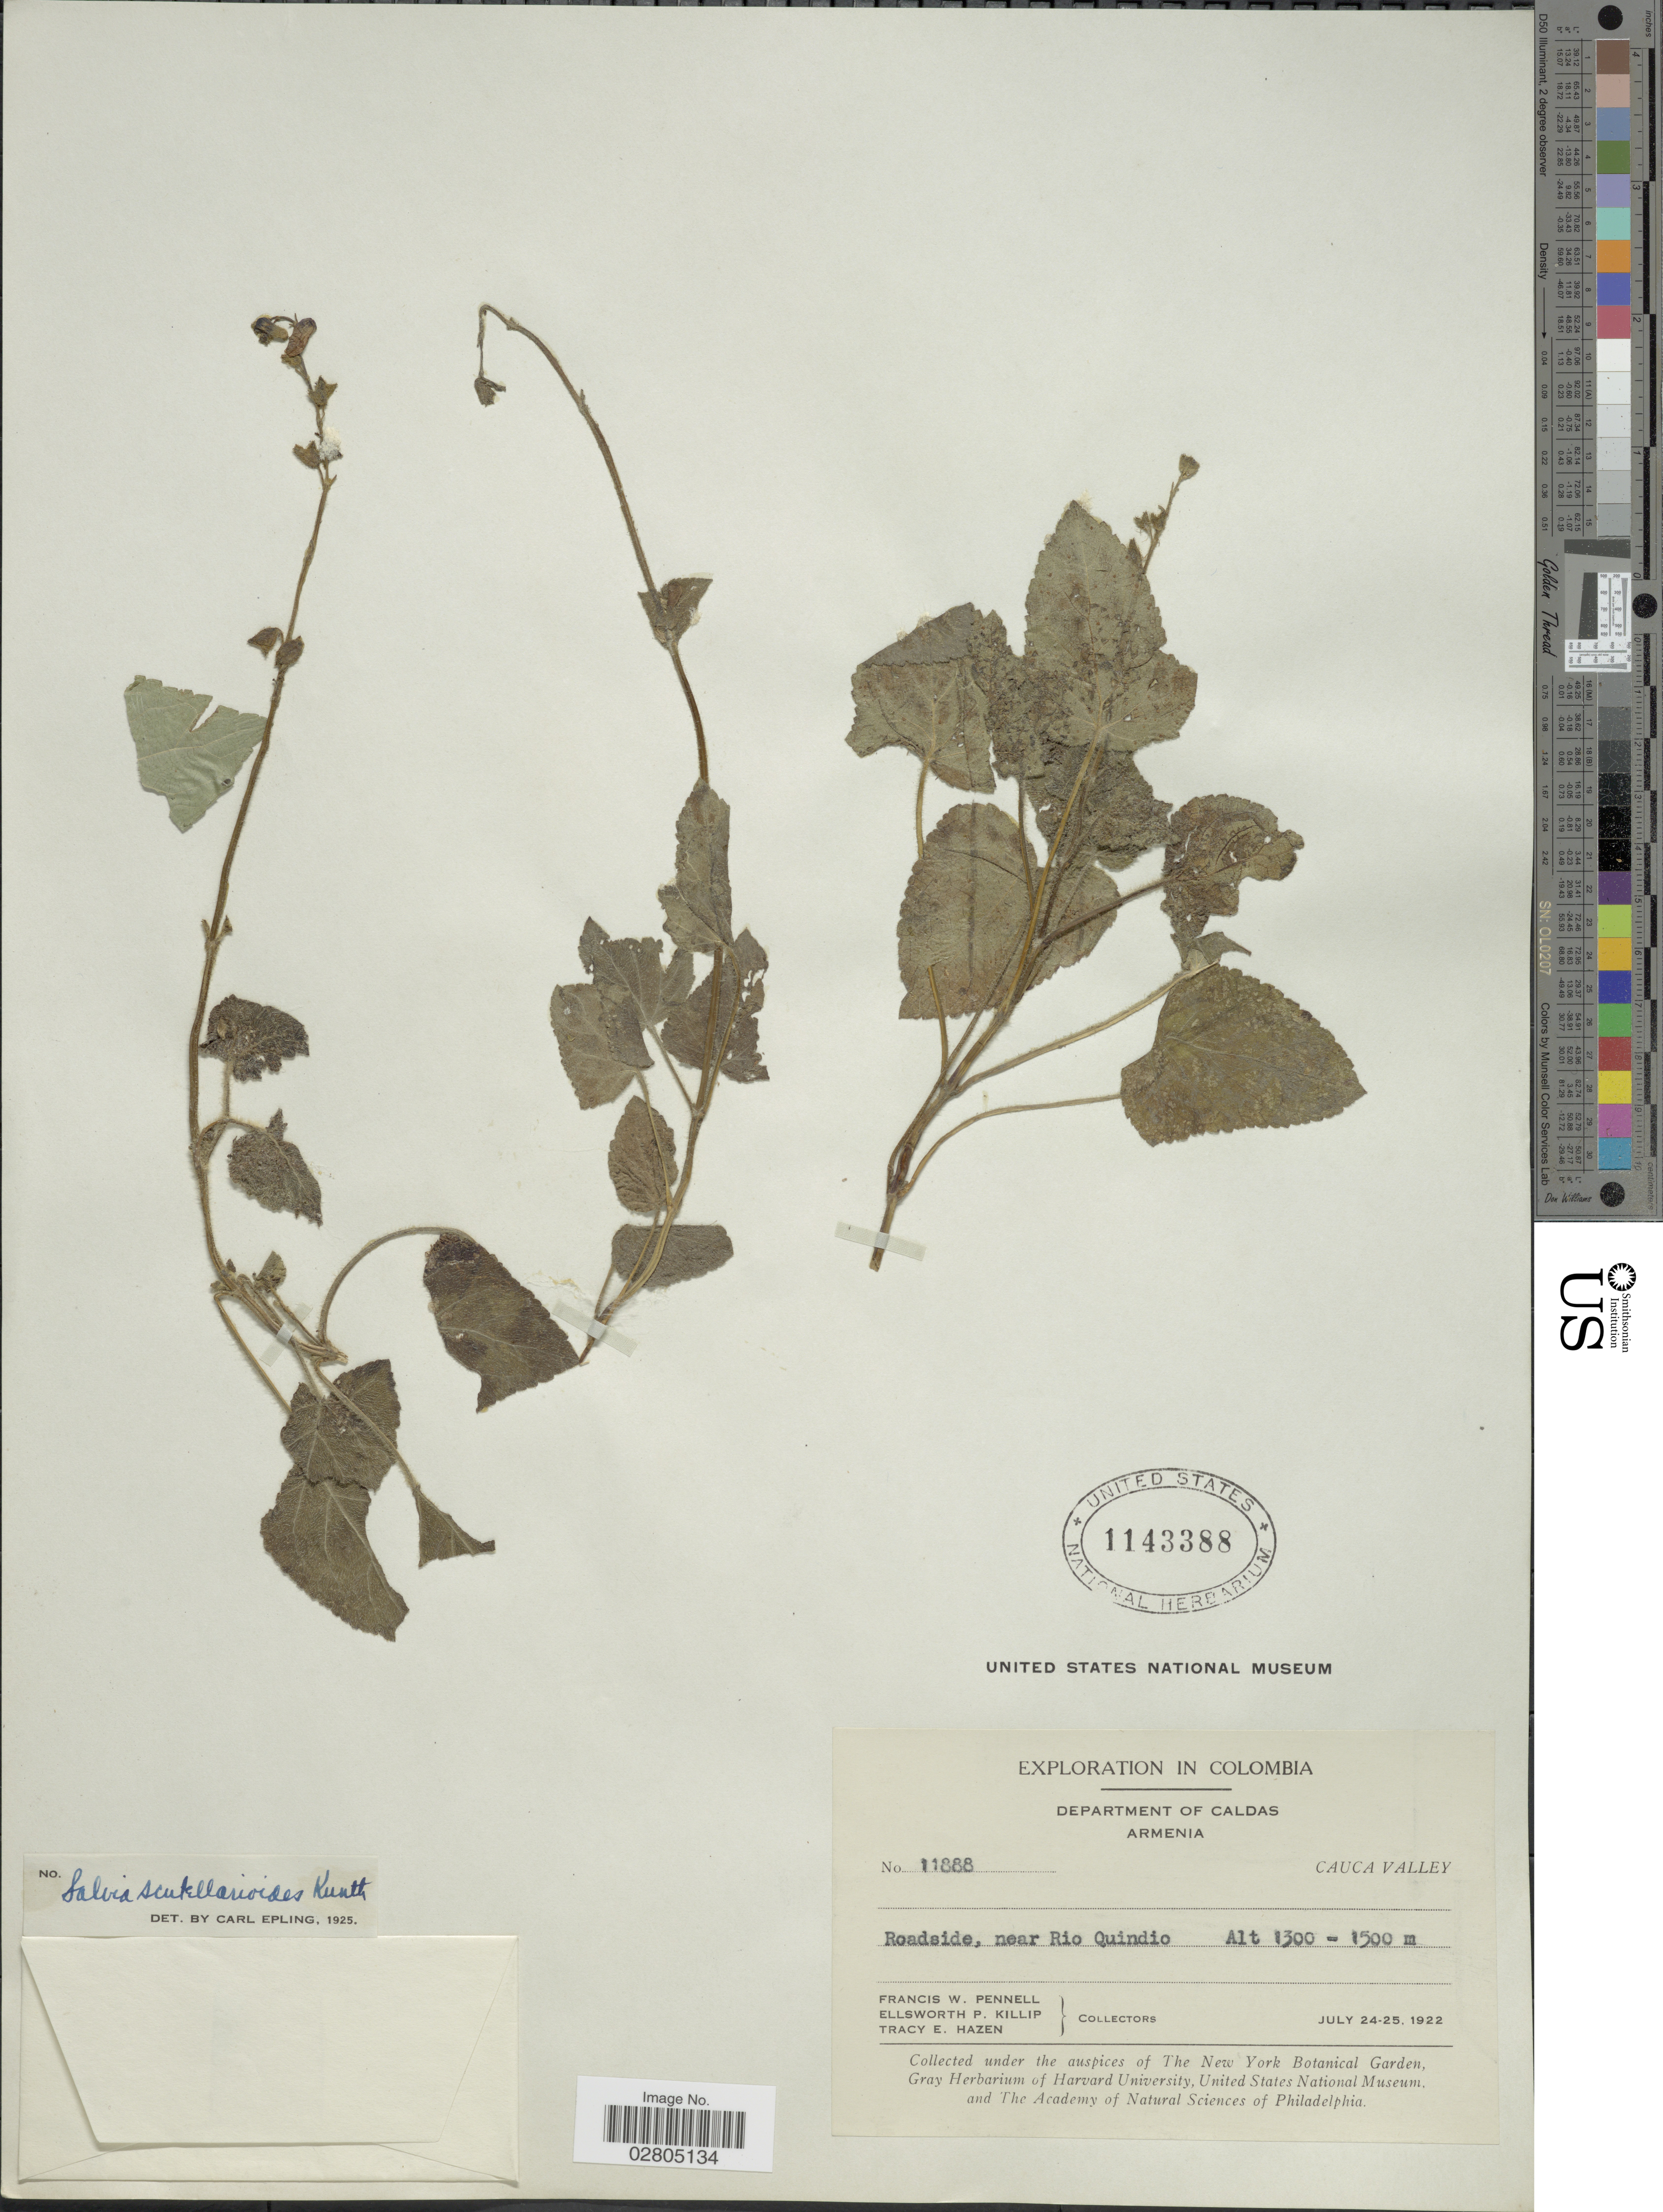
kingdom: Plantae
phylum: Tracheophyta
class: Magnoliopsida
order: Lamiales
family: Lamiaceae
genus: Salvia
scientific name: Salvia scutellarioides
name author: Kunth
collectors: F. W. Pennell, E. P. Killip & T. E. Hazen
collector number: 11888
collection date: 1922-07-24/1922-07-25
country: Colombia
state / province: Caldas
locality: Department of Caldas, Armenia, Cauca Valley, Roadside, near Rio Quindio.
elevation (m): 1300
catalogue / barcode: US 1143388